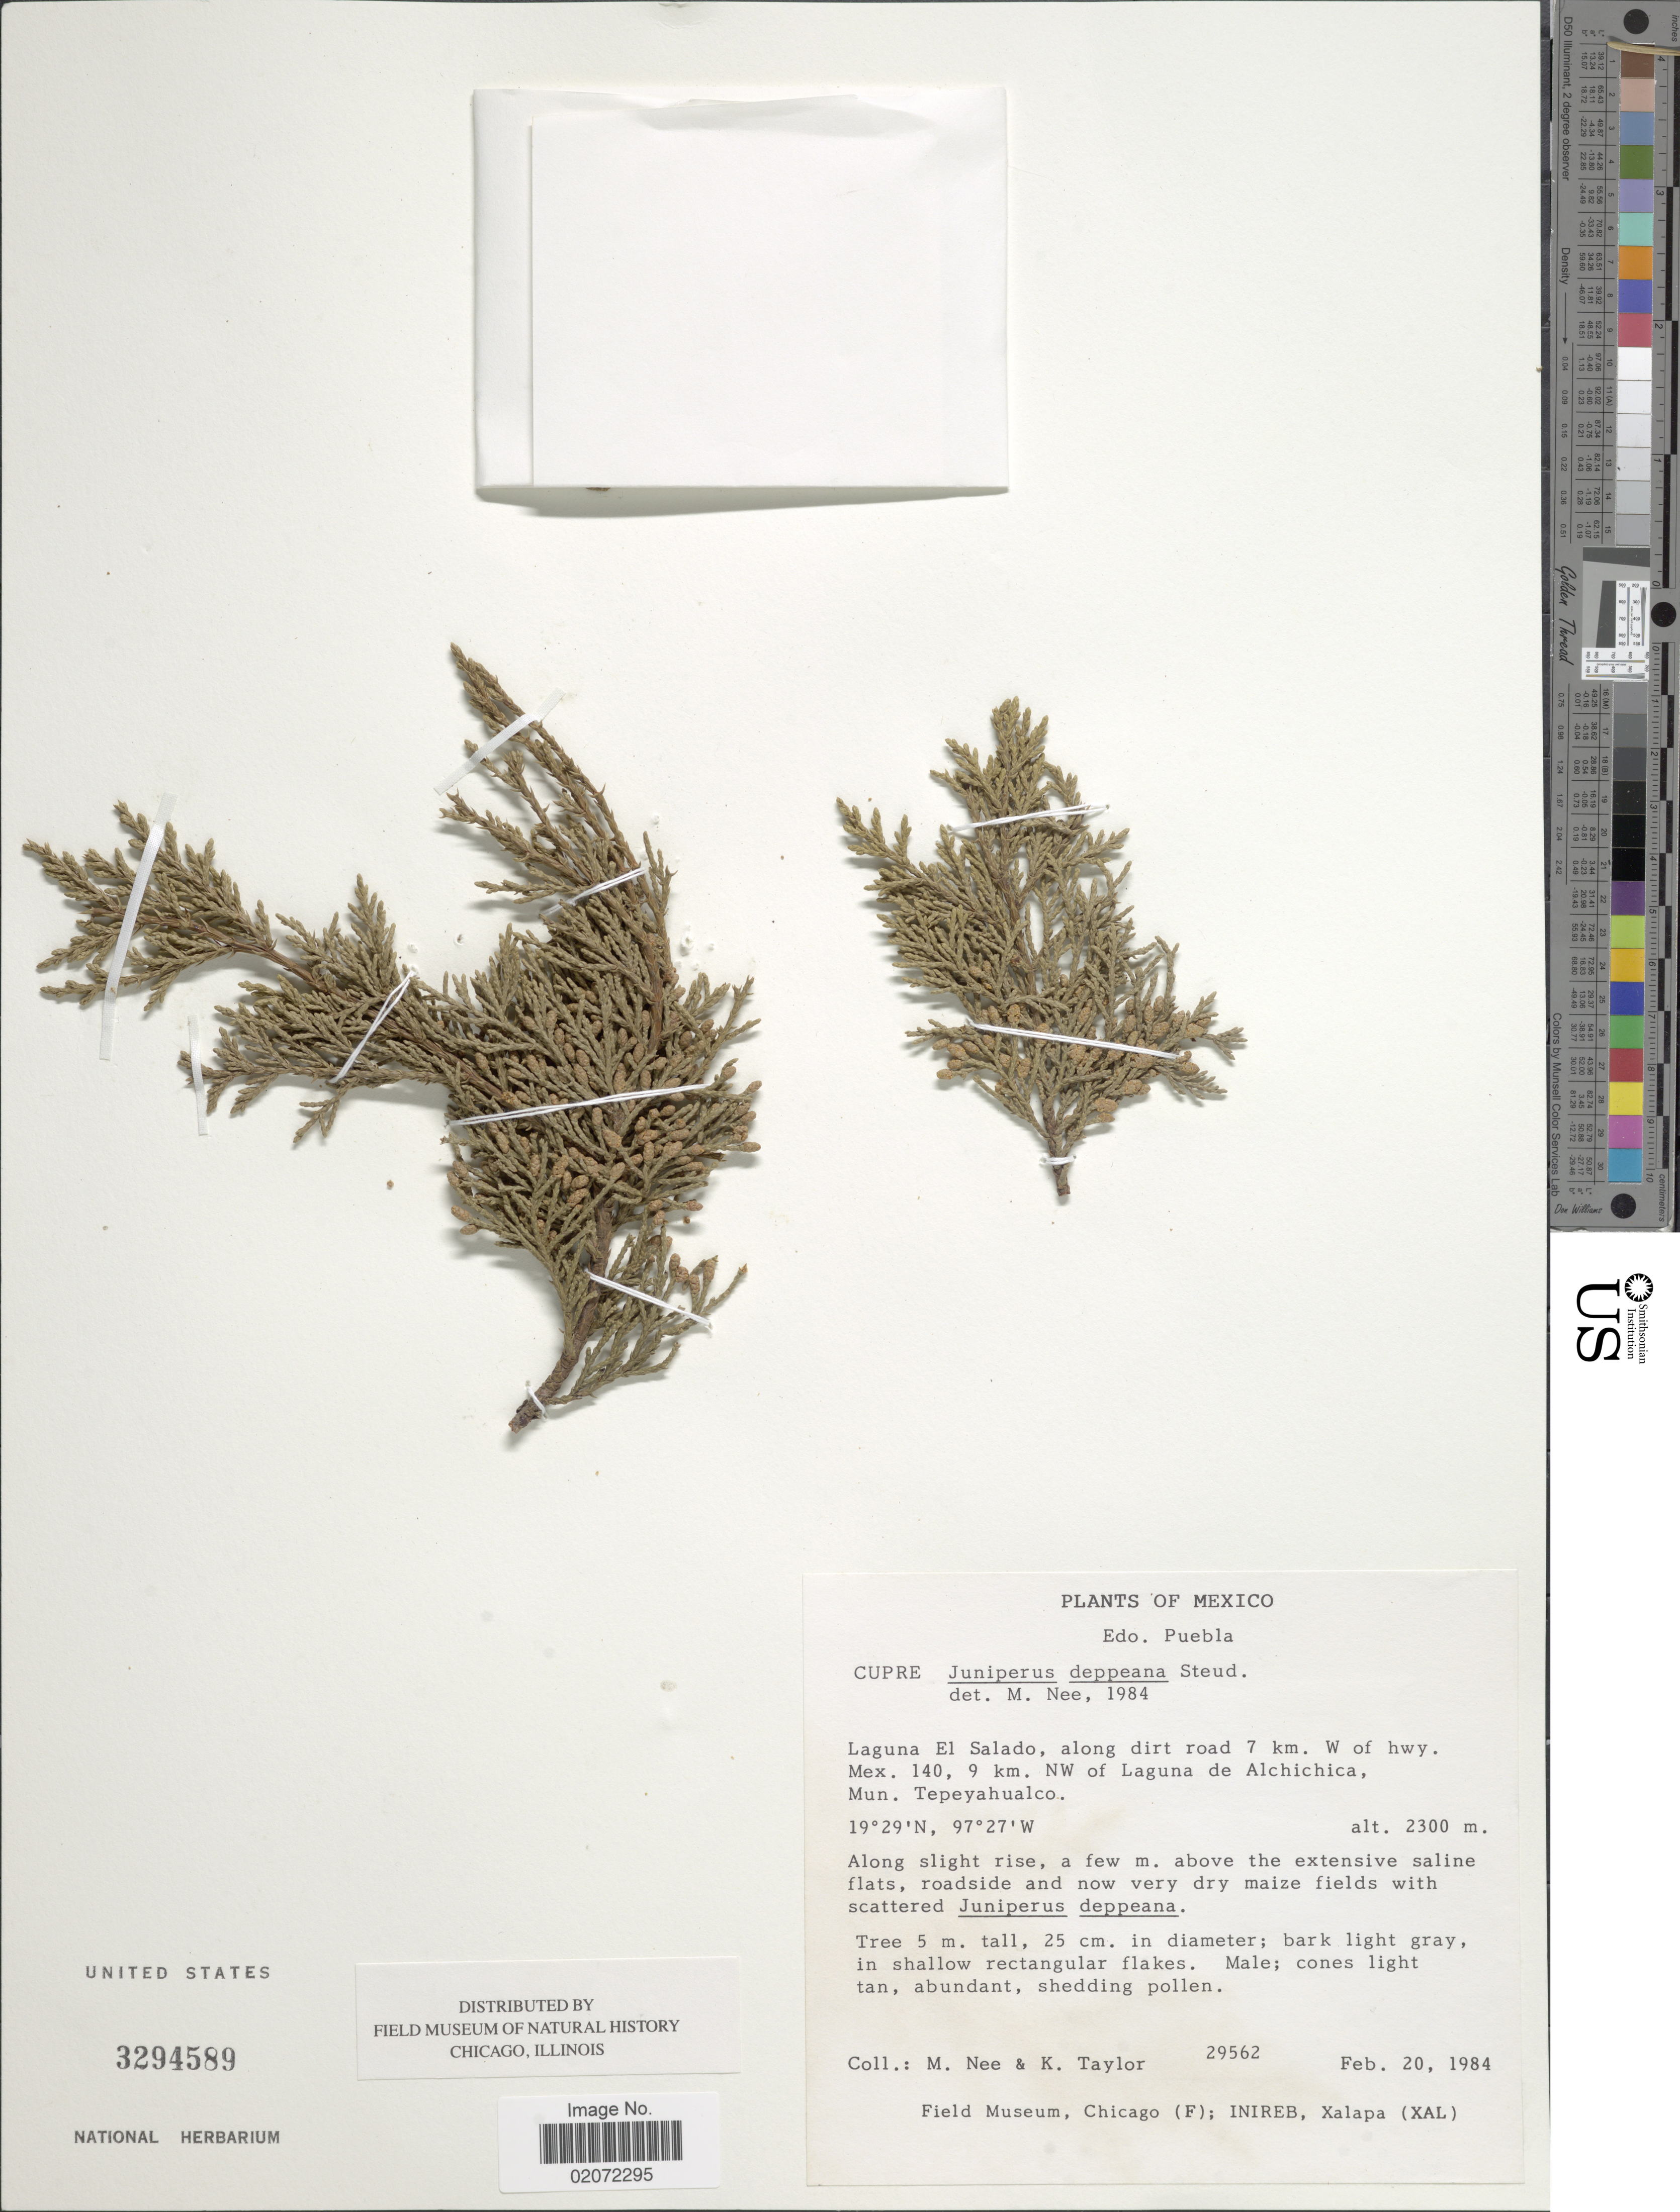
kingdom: Plantae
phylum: Tracheophyta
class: Pinopsida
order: Pinales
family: Cupressaceae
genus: Juniperus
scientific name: Juniperus deppeana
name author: Steud.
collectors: M. Nee & K. Taylor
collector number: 29562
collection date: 1984-02-20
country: Mexico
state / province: Puebla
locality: Laguna El Salado, along dirt road 7 km. W of hwy. Mex. 140, 9 km. NW of Laguna de Alchichica, Mun. Tepeyahualco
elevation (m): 2300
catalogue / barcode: US 3294589